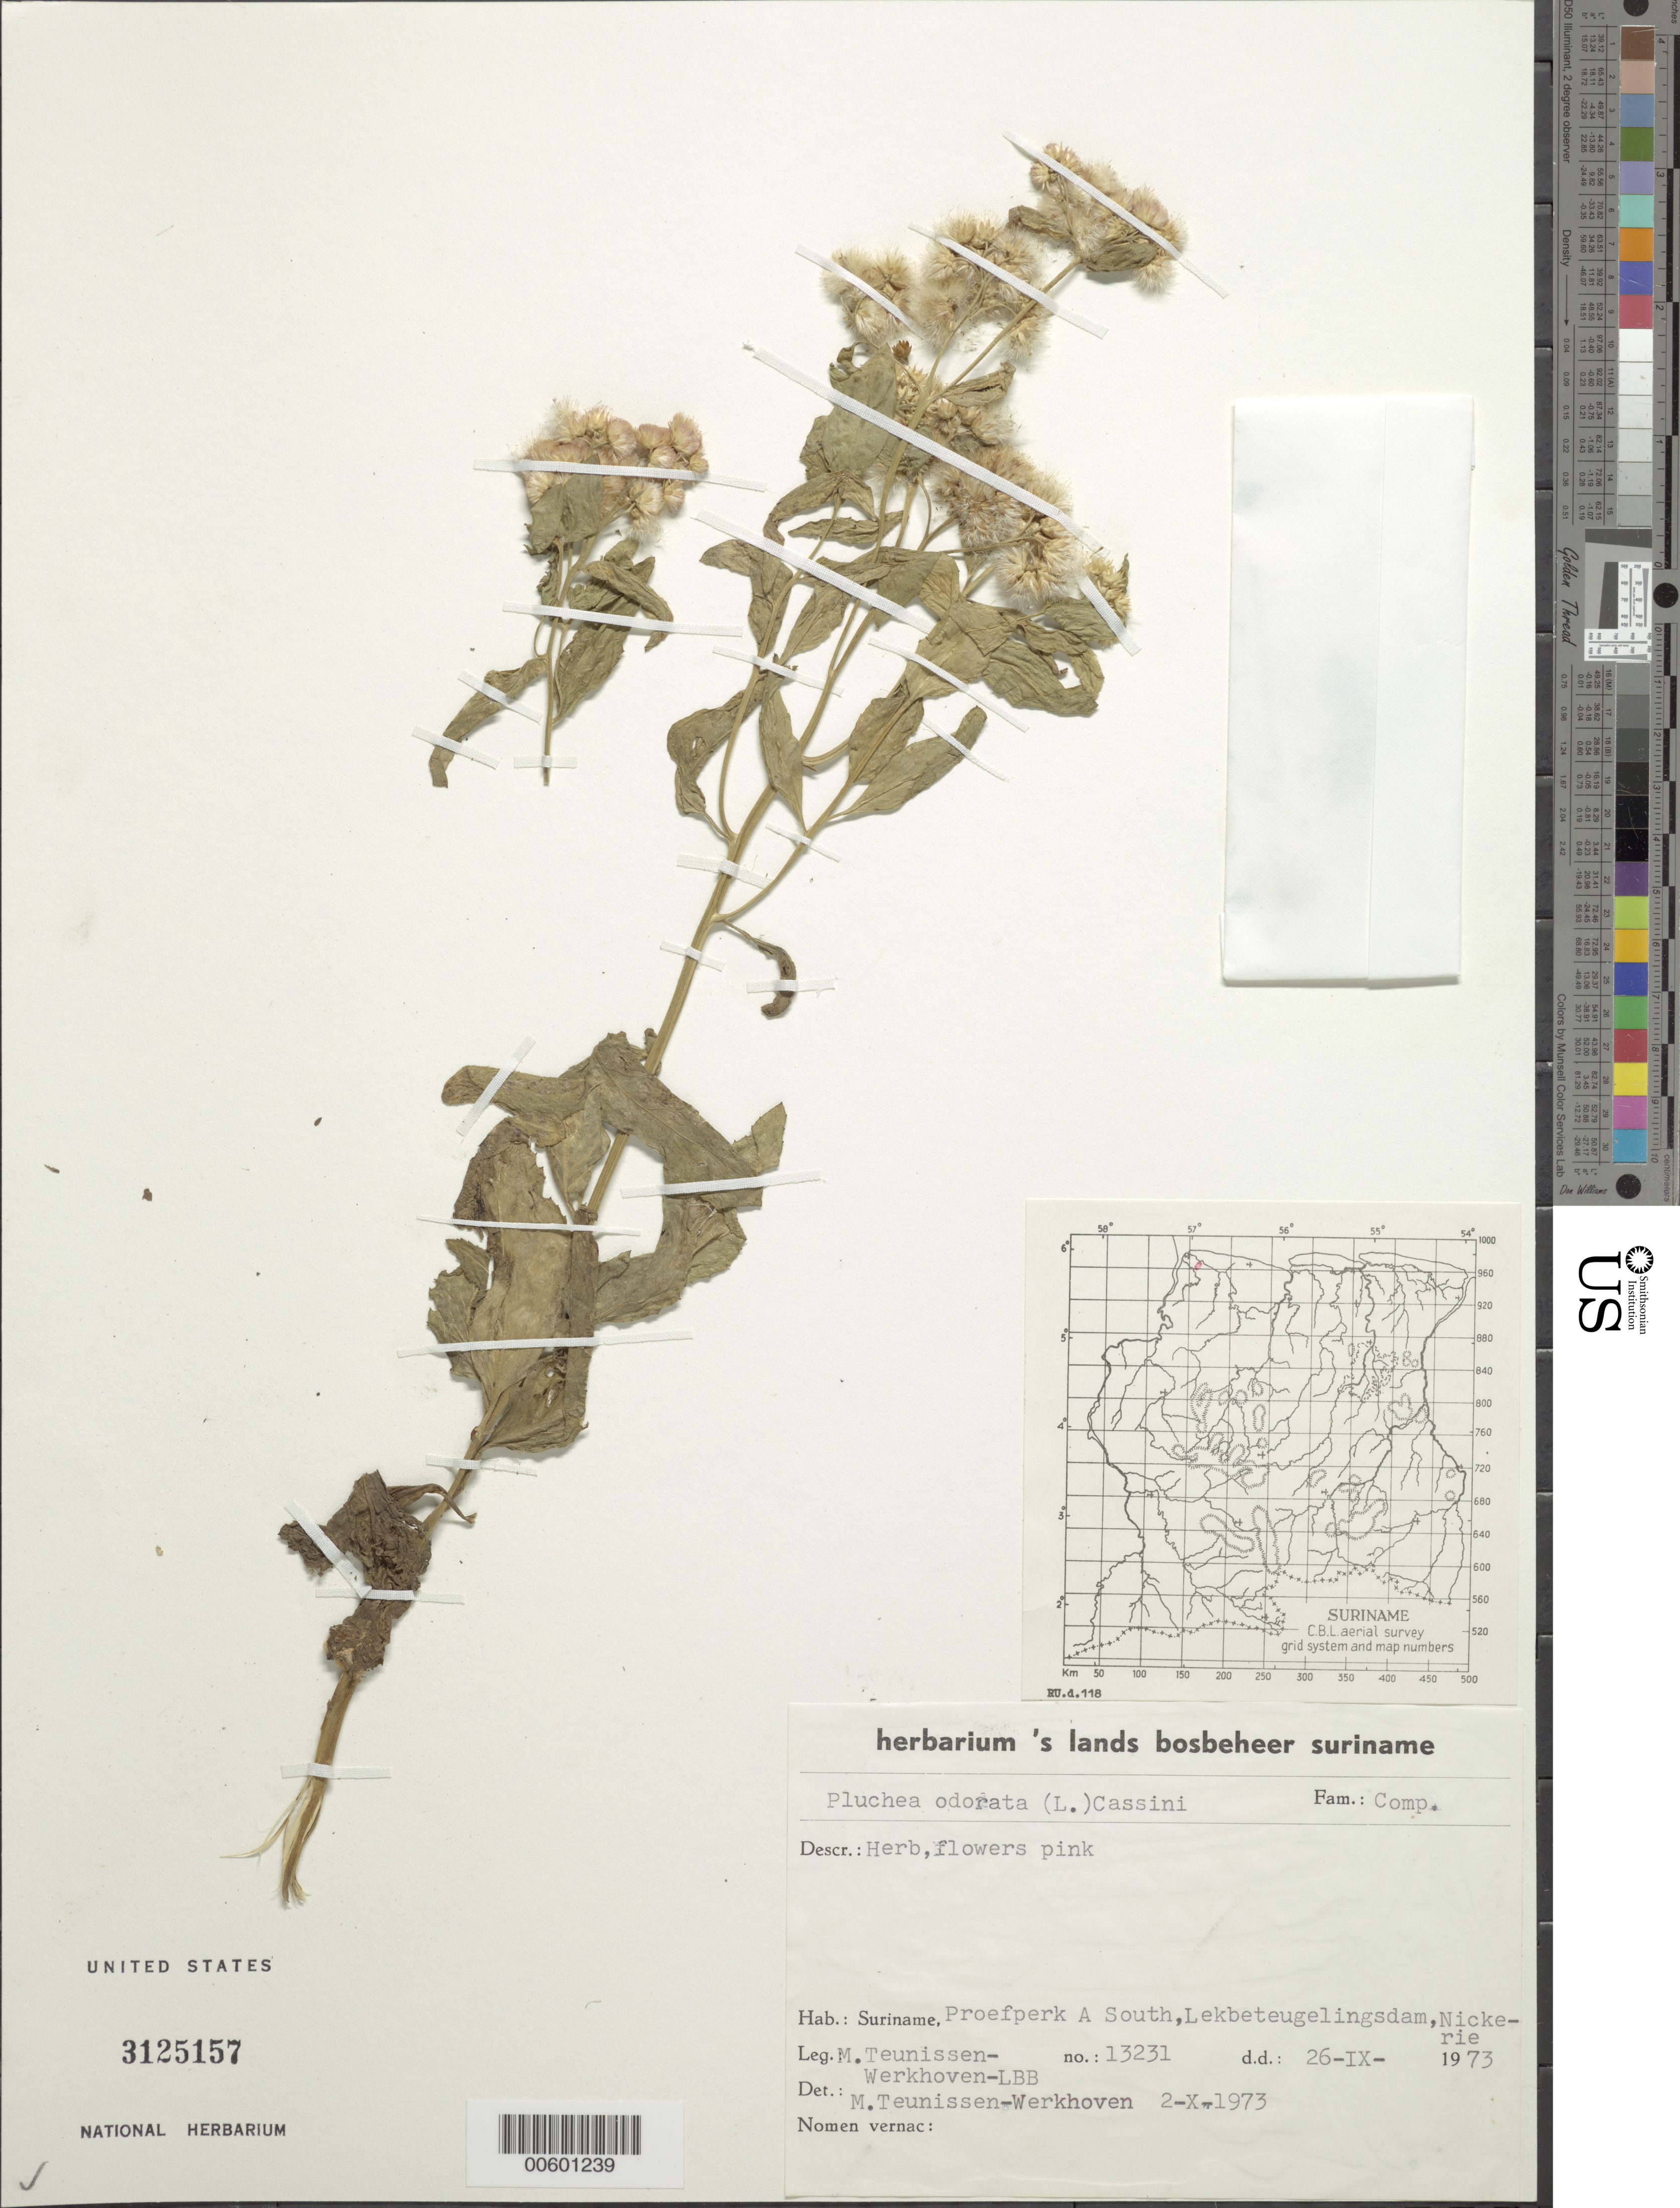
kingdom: Plantae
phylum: Tracheophyta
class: Magnoliopsida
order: Asterales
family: Asteraceae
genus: Pluchea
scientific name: Pluchea carolinensis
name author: (Jacq.) D. Don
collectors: M. Teunissen-werkhoven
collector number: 13231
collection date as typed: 26-Sep-73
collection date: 1973-09-26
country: Suriname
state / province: Nickerie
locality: Lekbeteugelingsdam, Porefperk A South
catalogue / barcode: US 3125157